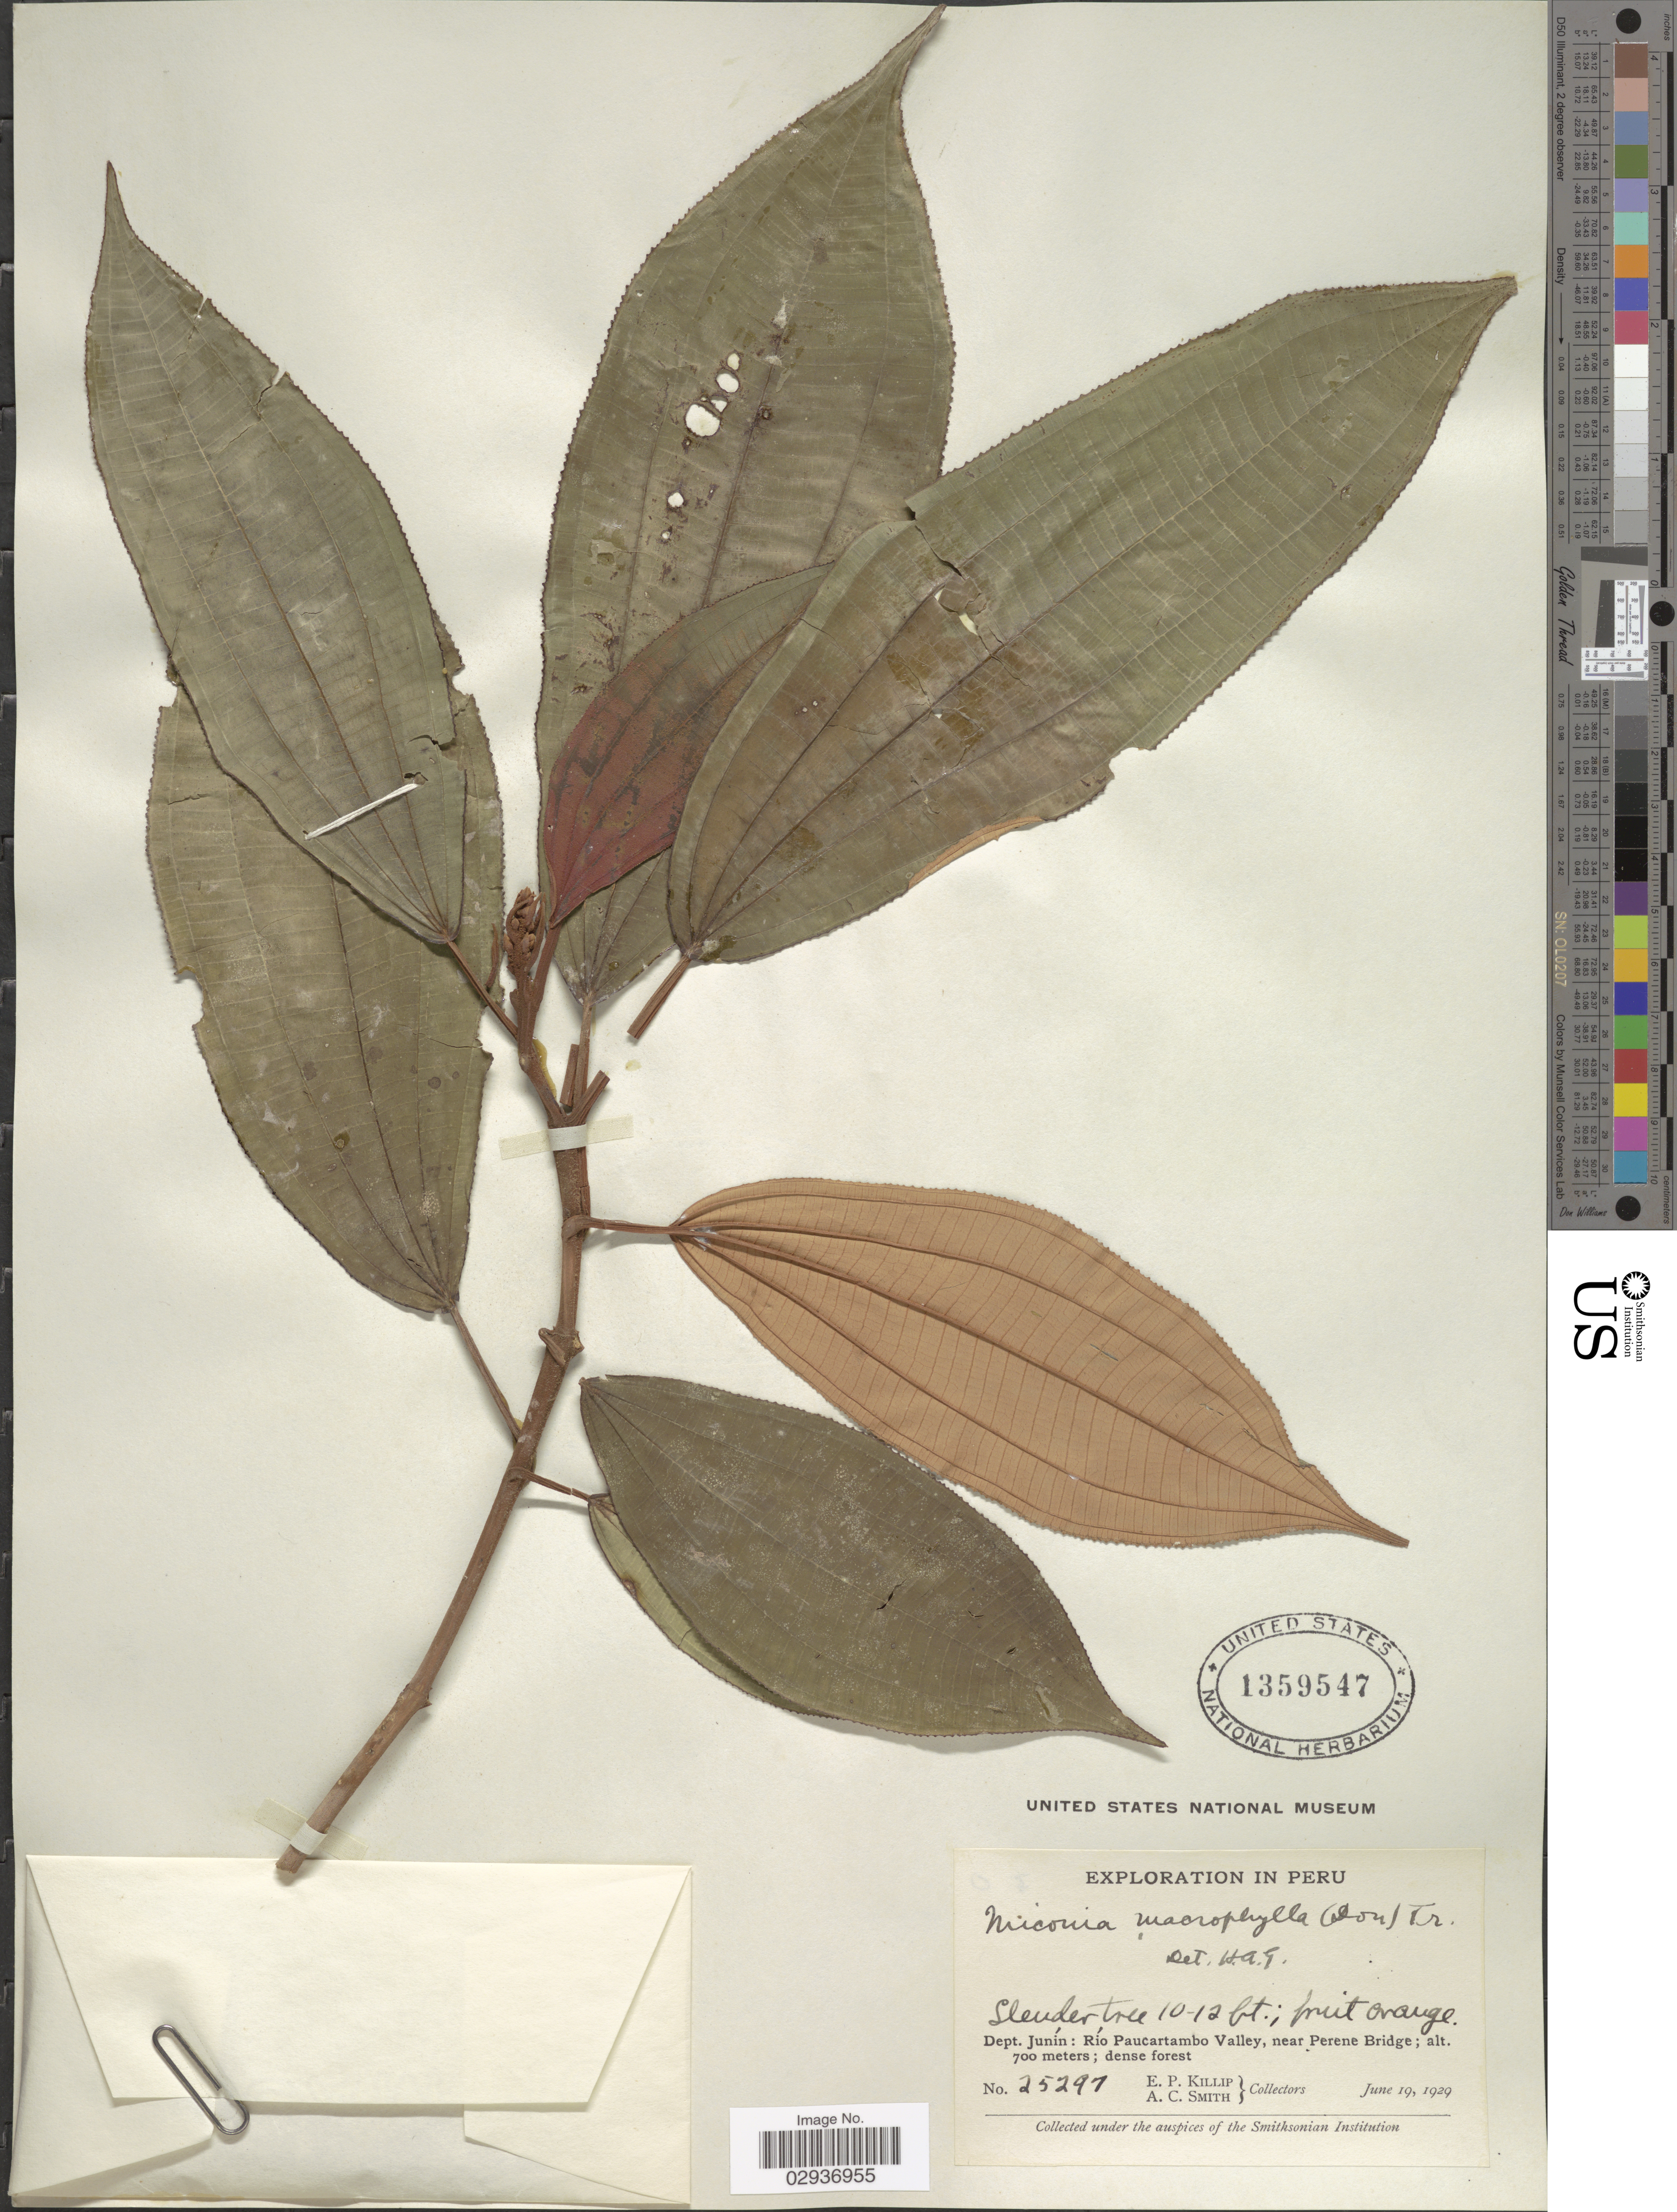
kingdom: Plantae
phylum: Tracheophyta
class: Magnoliopsida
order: Myrtales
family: Melastomataceae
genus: Miconia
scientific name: Miconia bubalina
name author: Naudin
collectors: E. P. Killip & A. C. Smith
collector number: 25291*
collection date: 1929-06-19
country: Peru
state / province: Junín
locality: Dept. Junín: Río Paucartambo Valley, near Perene Bridge.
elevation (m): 700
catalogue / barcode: US 1359547